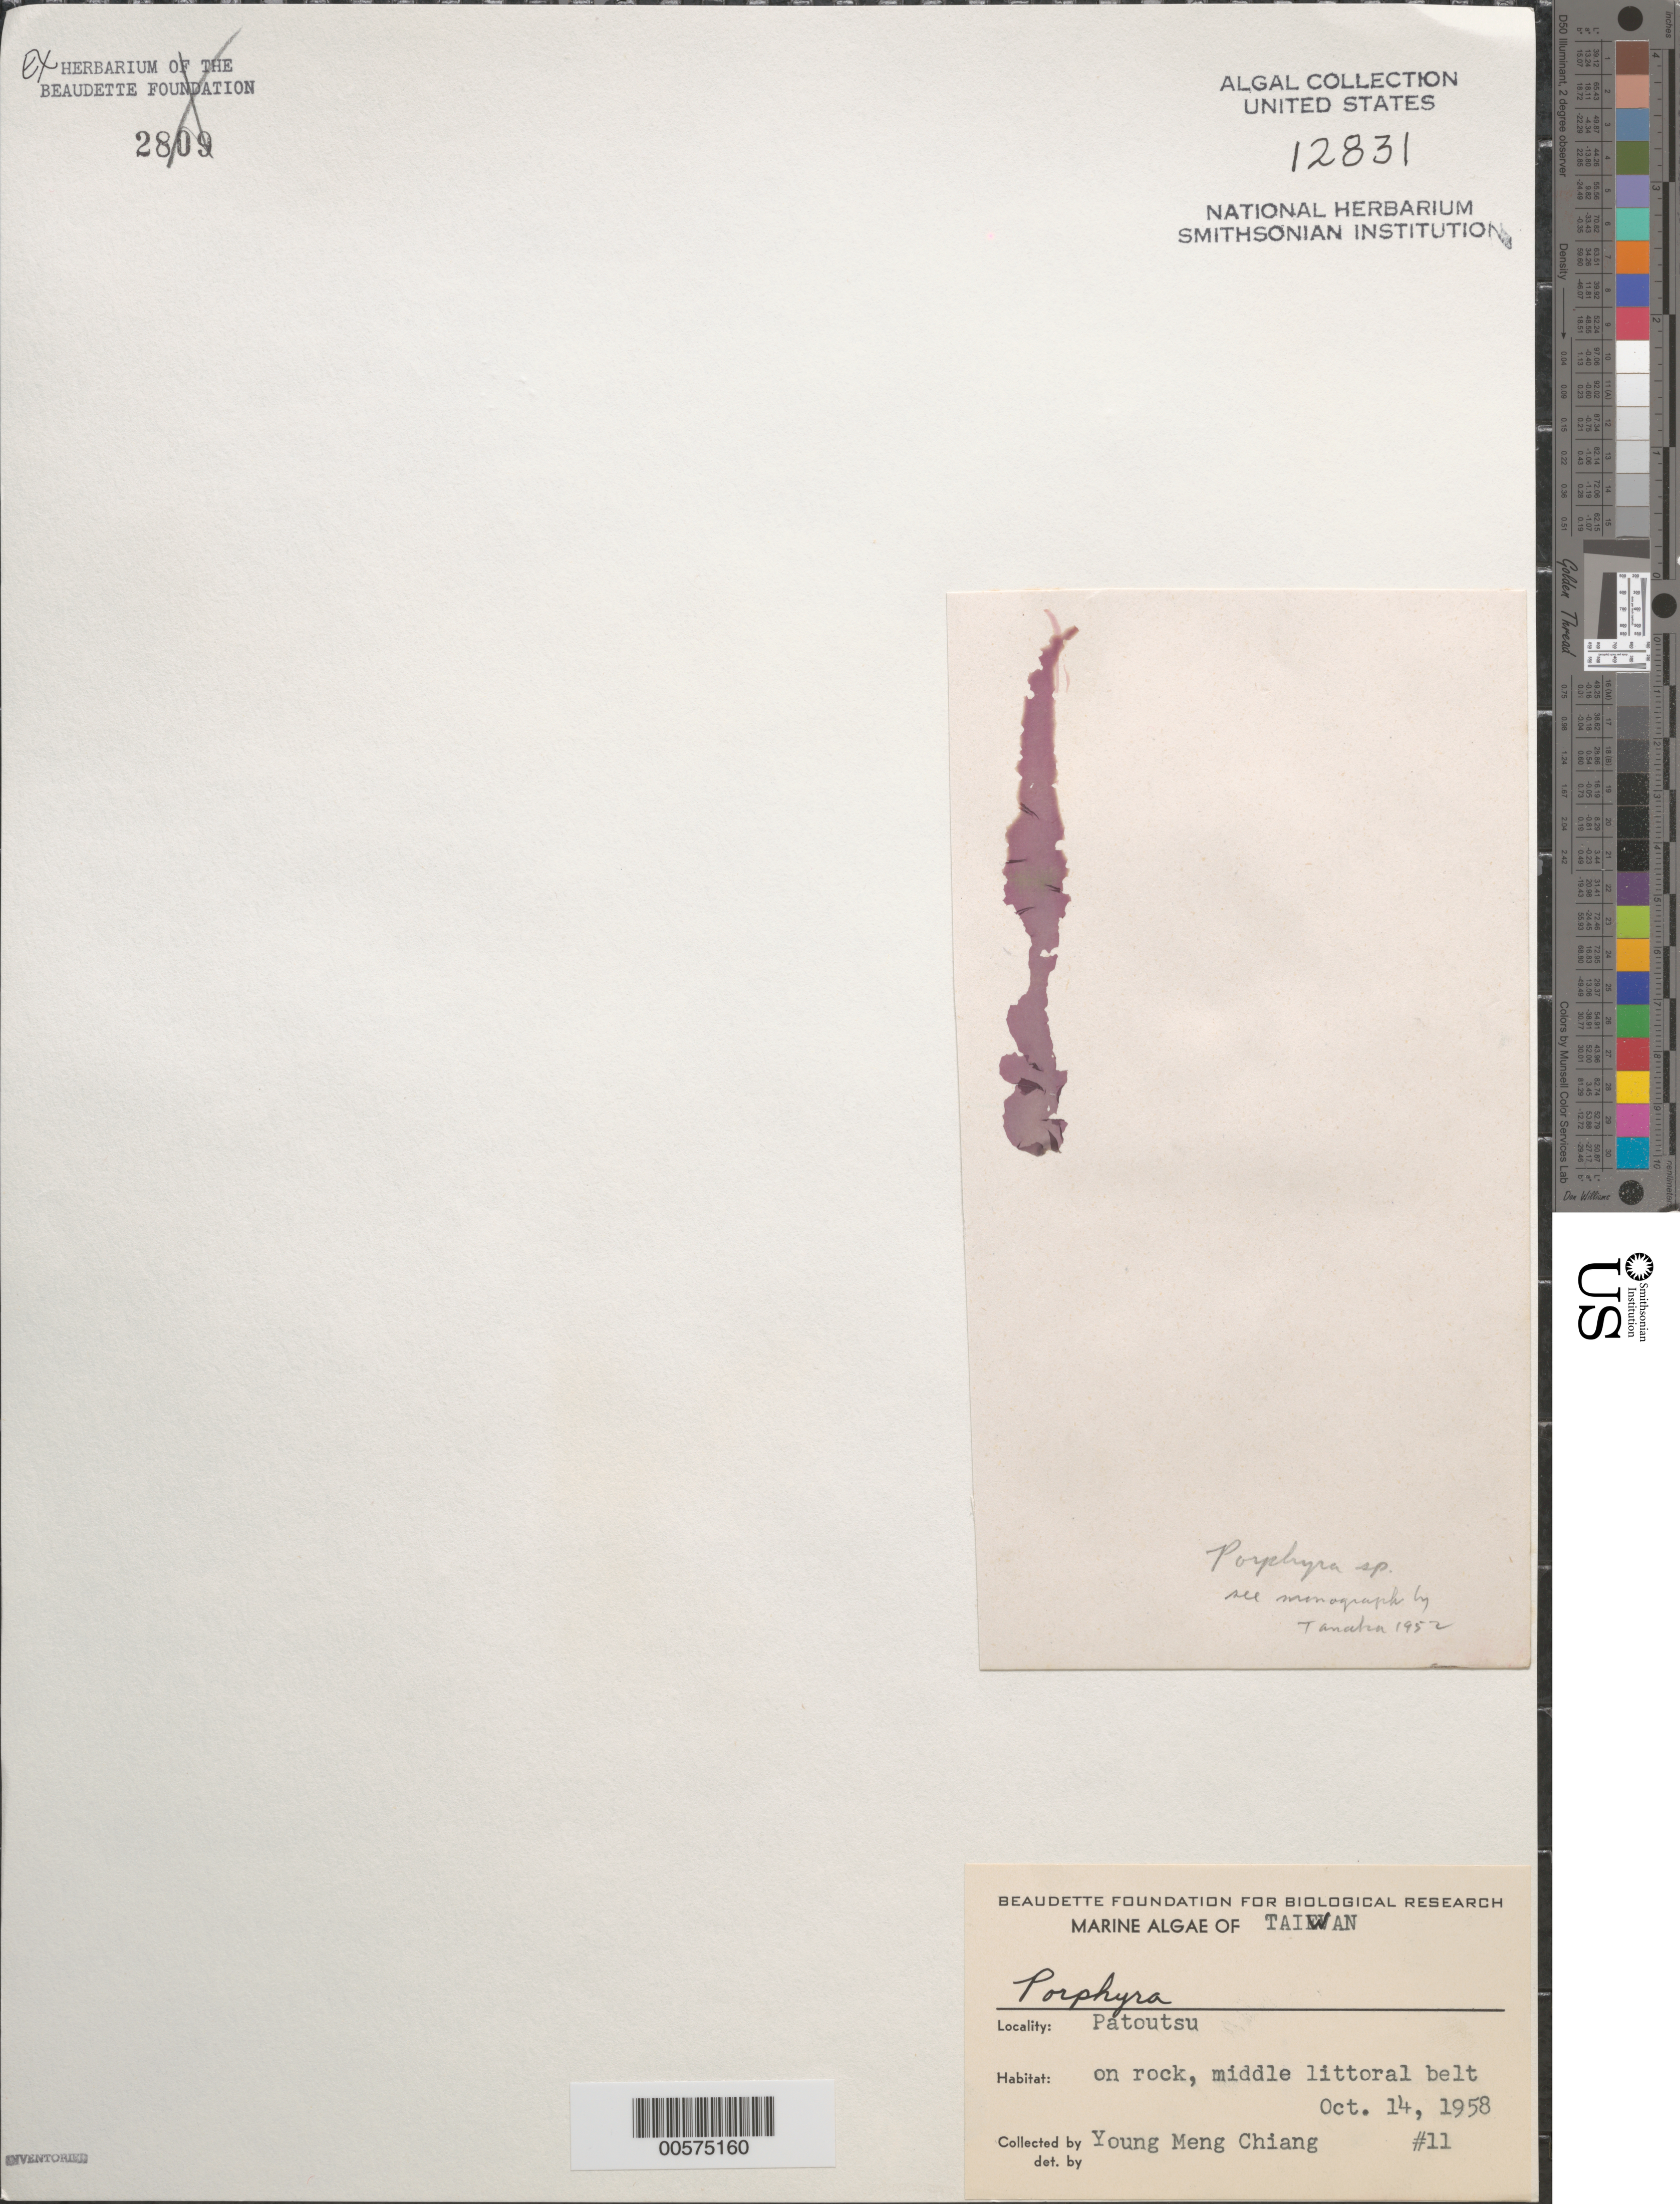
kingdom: Plantae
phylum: Rhodophyta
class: Bangiophyceae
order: Bangiales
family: Bangiaceae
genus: Porphyra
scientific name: Porphyra sp.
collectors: Y. Chiang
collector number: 11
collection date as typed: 14 Oct 1958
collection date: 1958-10-14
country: Taiwan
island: Taiwan [Formosa]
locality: Patoutsu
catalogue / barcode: US 12831